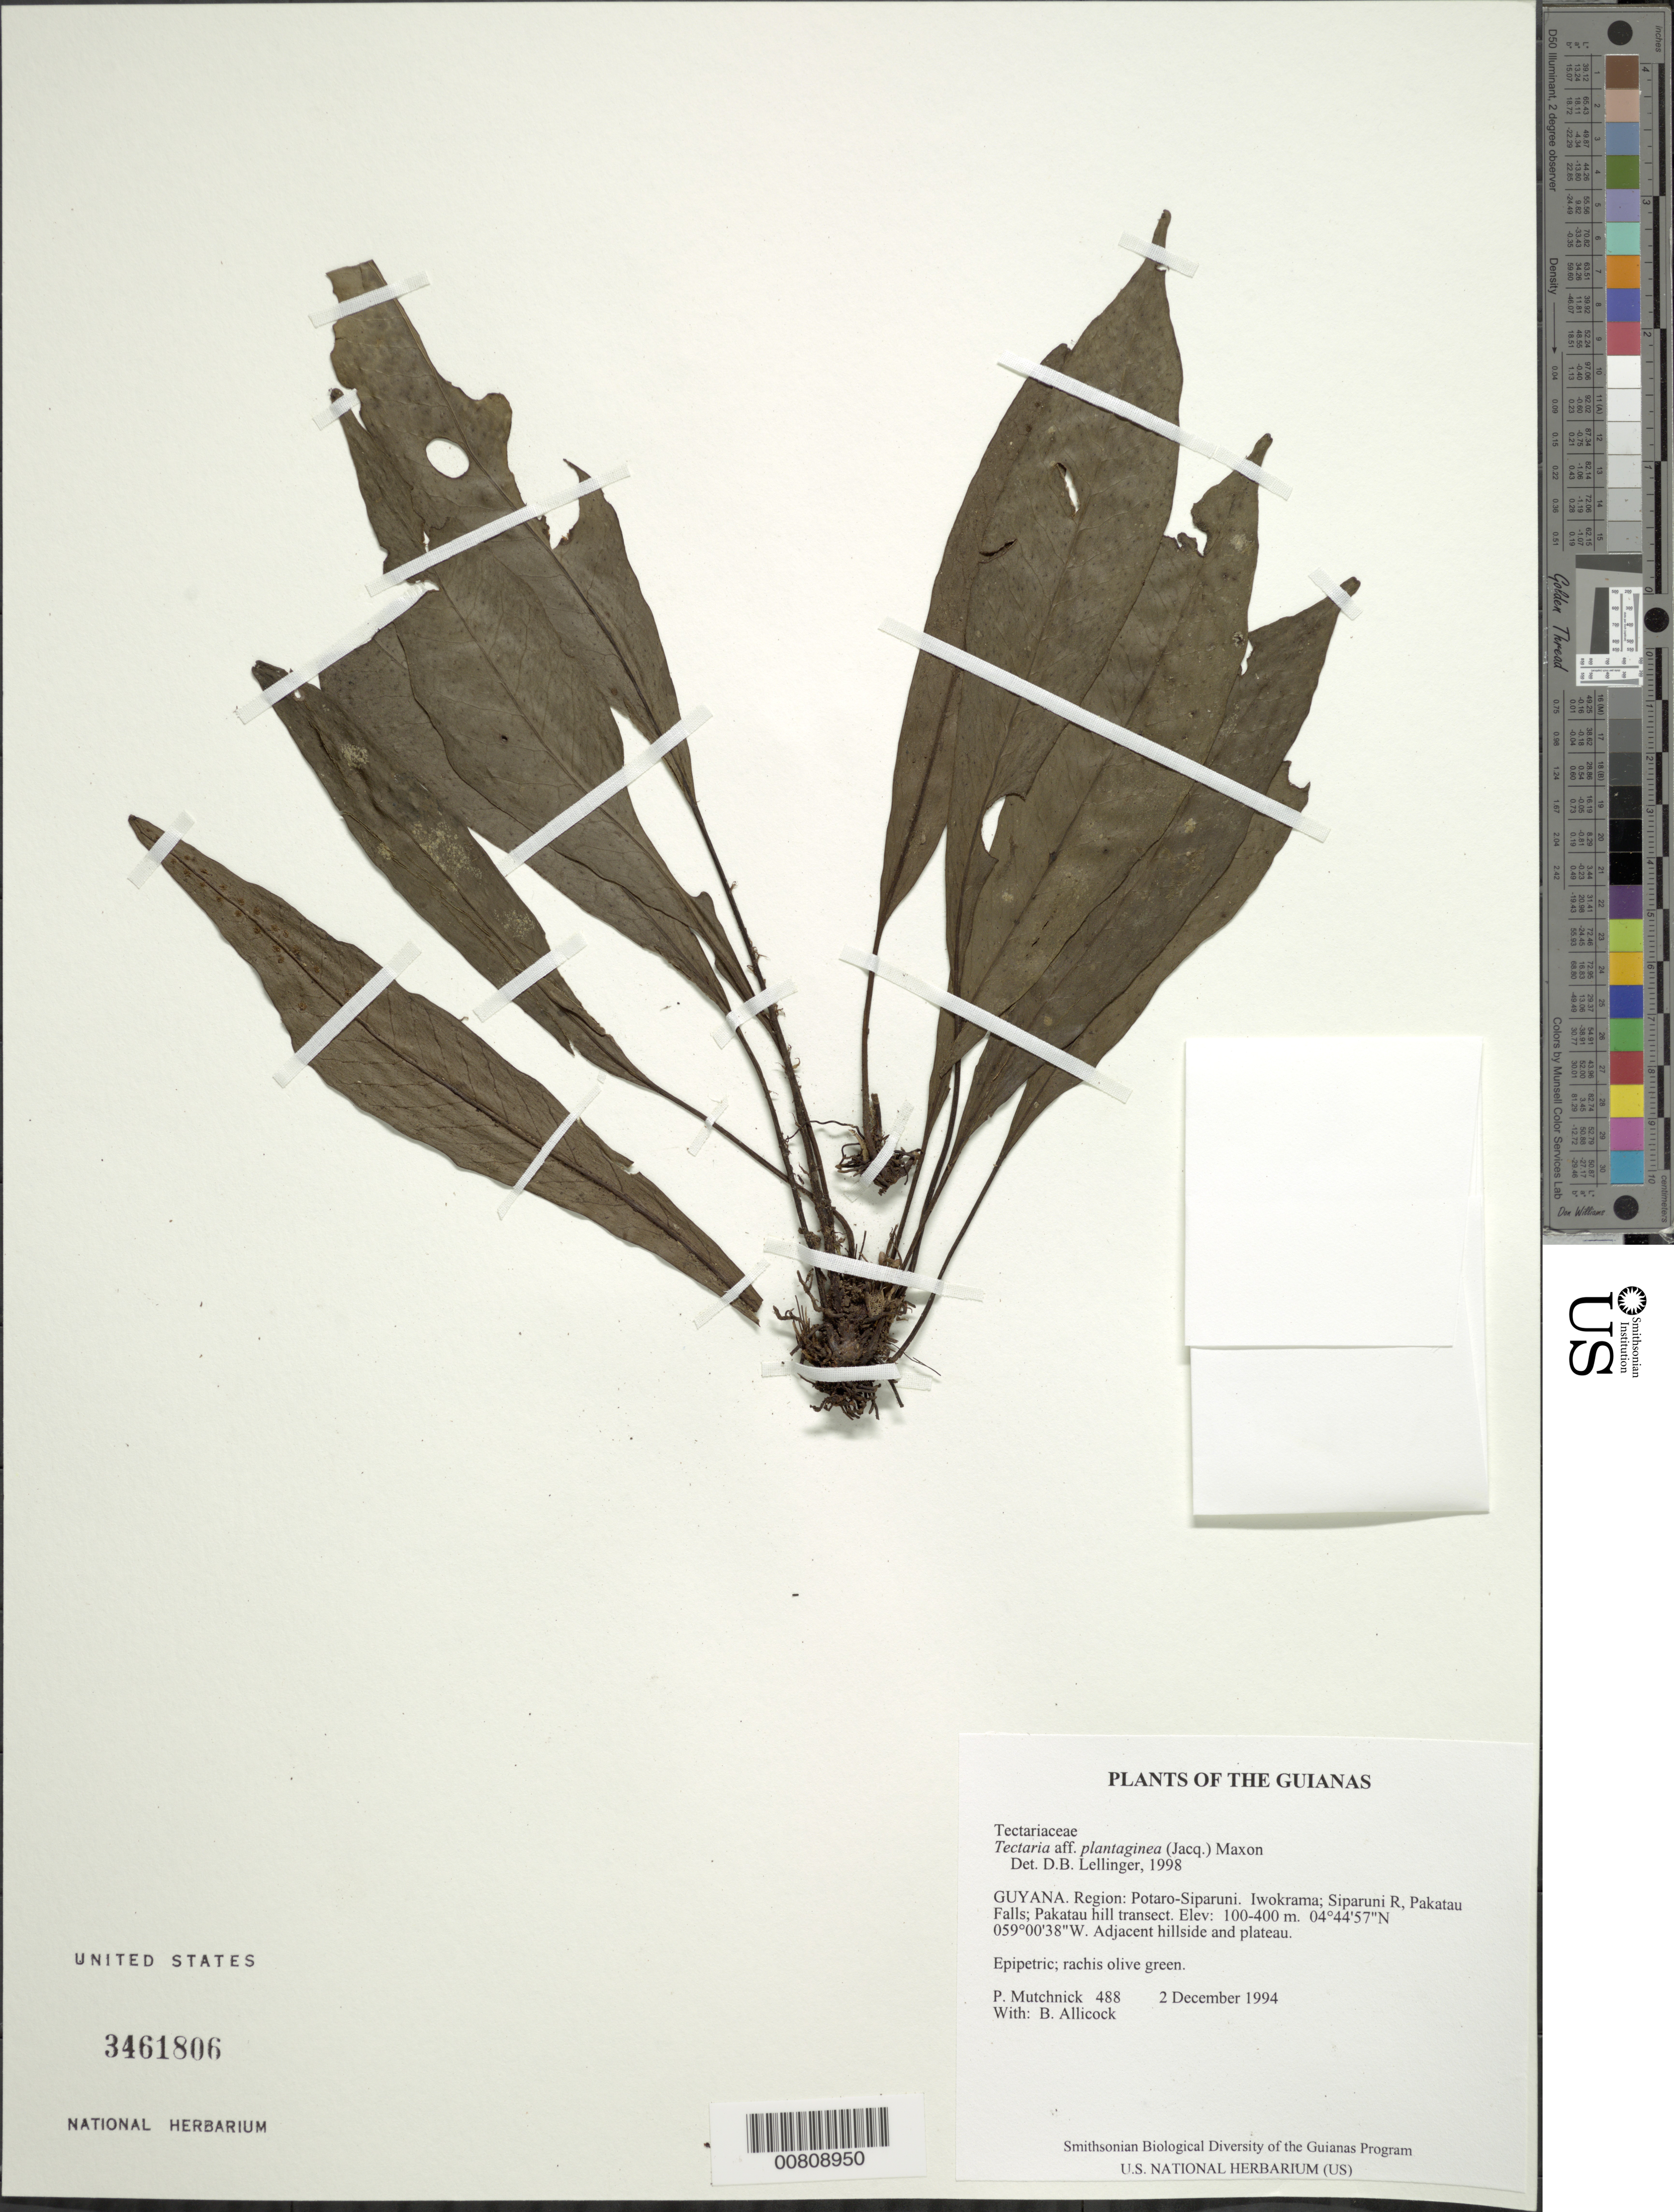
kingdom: Plantae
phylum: Tracheophyta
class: Polypodiopsida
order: Polypodiales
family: Tectariaceae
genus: Tectaria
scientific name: Tectaria plantaginea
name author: (Jacq.) Maxon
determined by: Lellinger, David B., (BOT), Smithsonian Institution - National Museum of Natural History (UNITED STATES)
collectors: P. Mutchnick & B. Allicock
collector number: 488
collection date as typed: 2 December 1994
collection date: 1994-12-02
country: Guyana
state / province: Potaro-Siparuni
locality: Iwokrama; Siparuni R, Pakatau Falls; Pakatau hill transect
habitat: Adjacent hillside and plateau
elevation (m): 100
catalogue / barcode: US 3461806